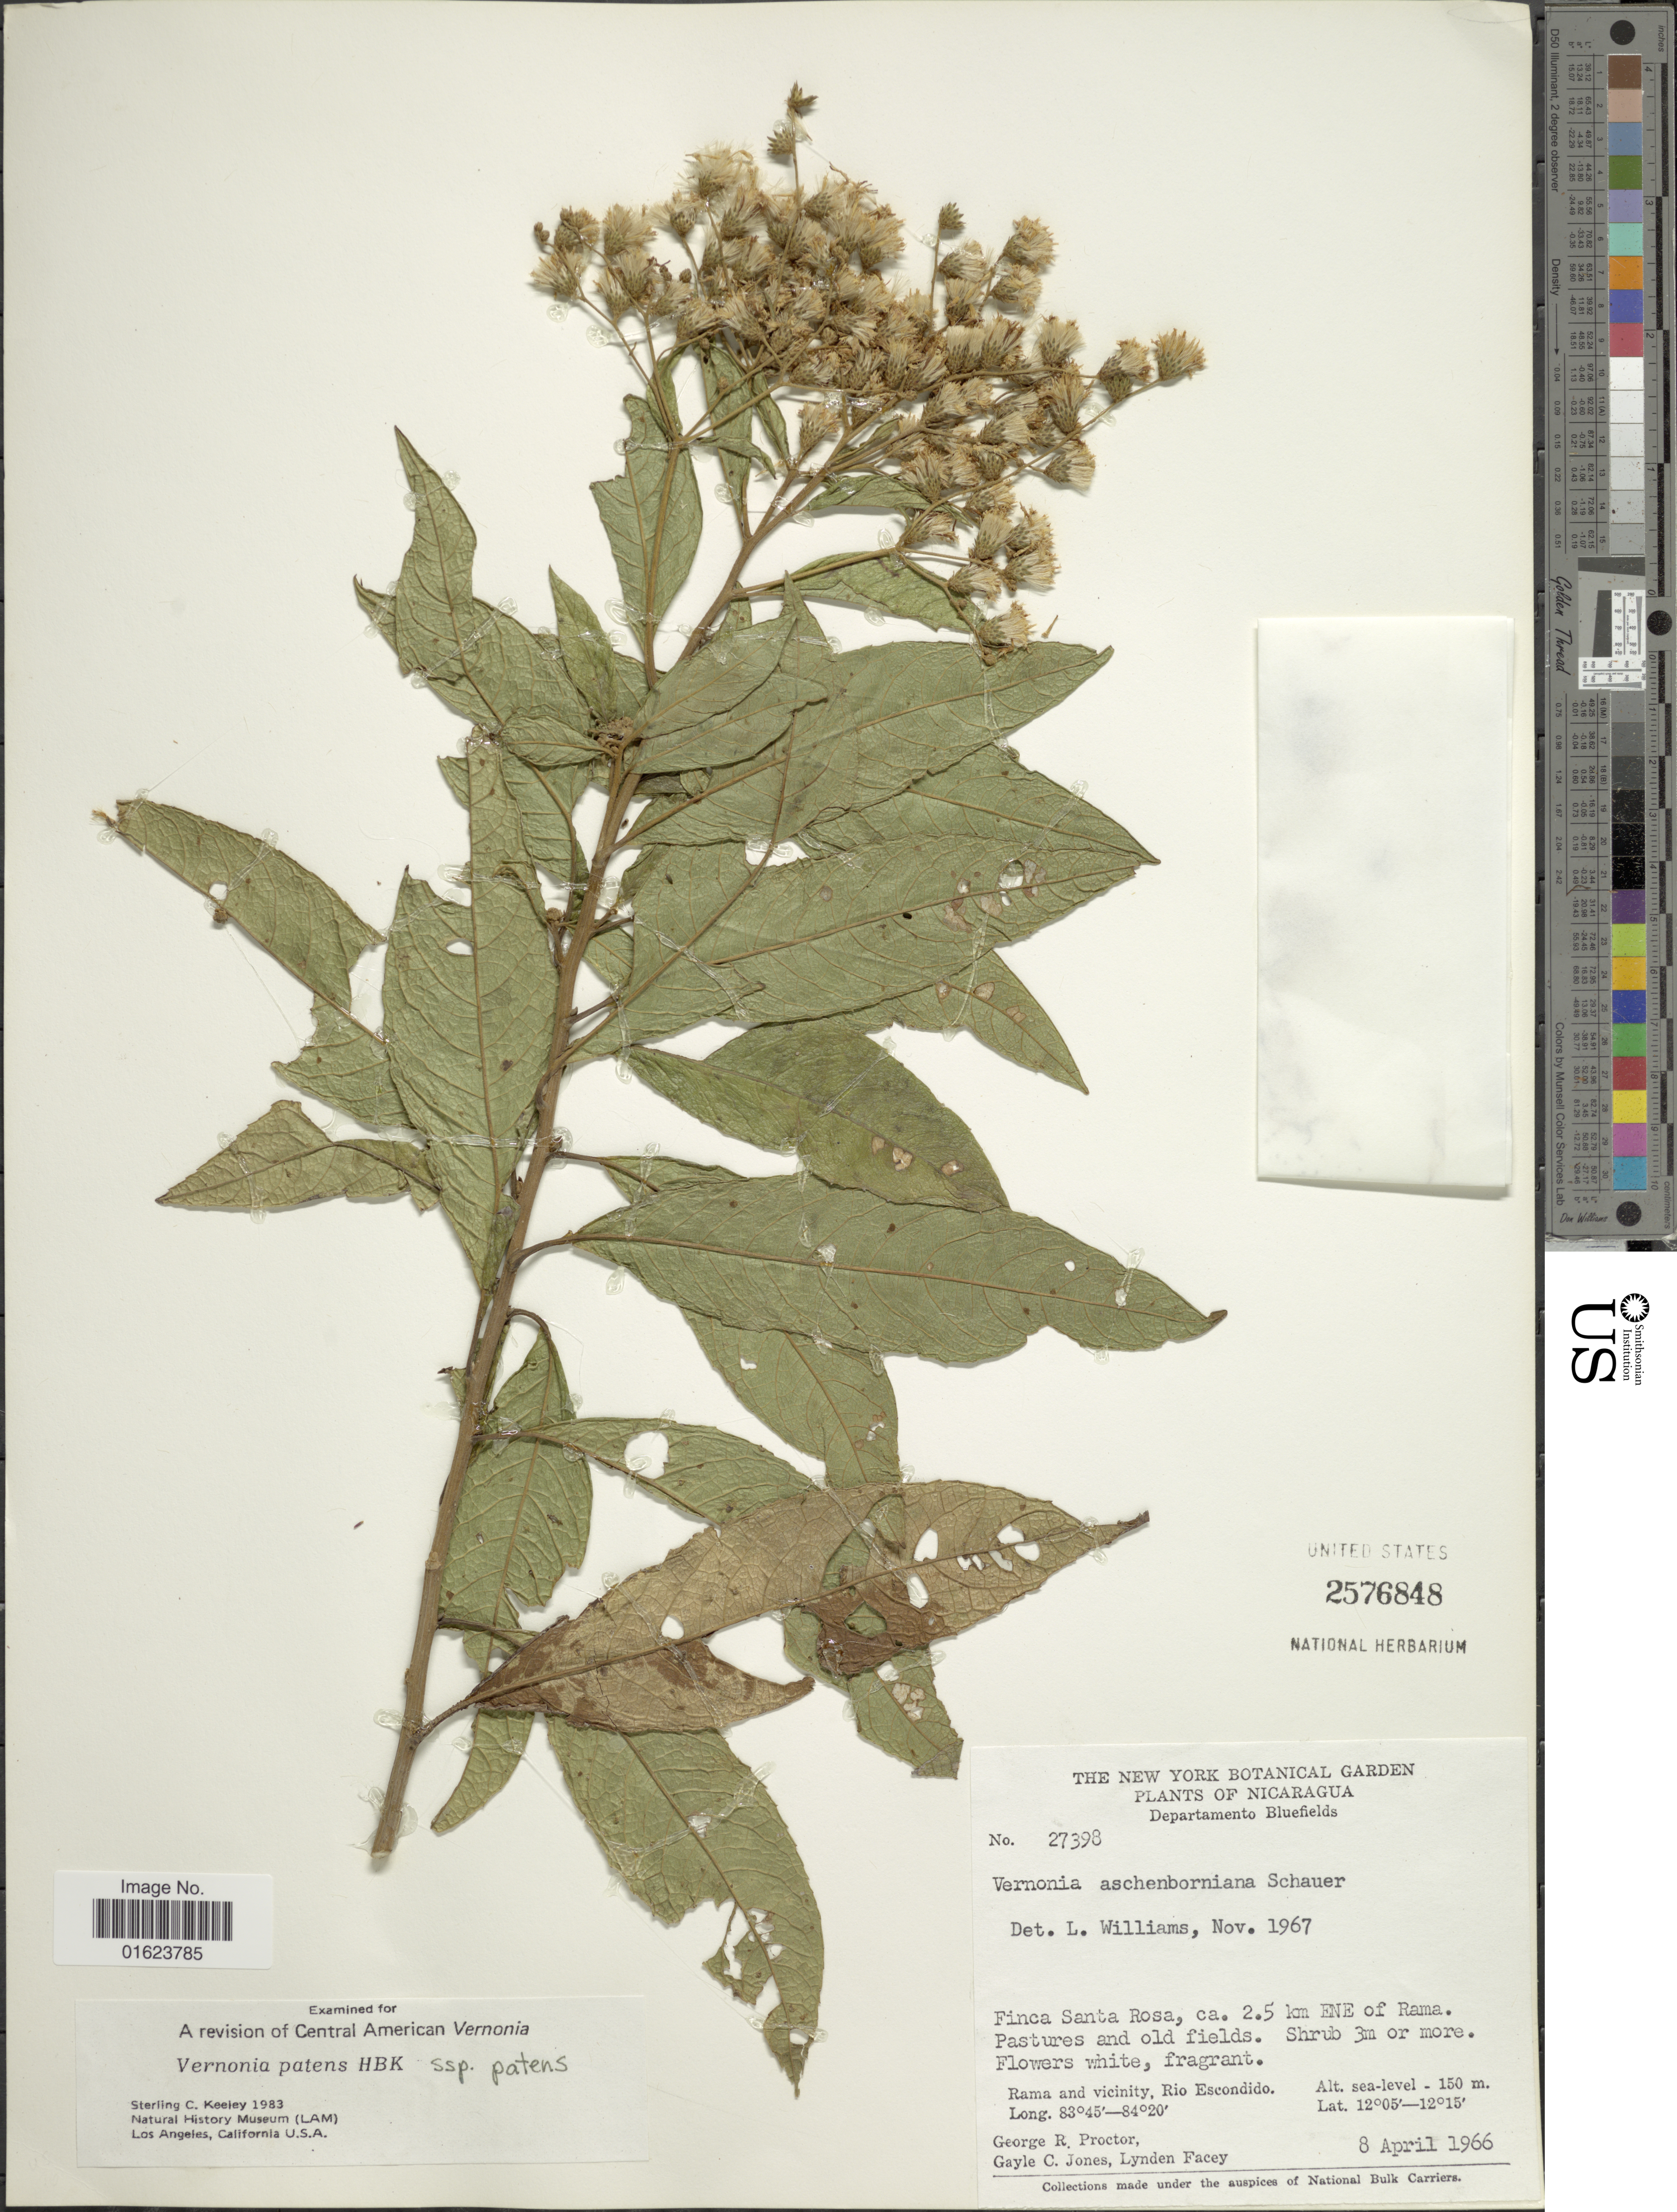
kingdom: Plantae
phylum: Tracheophyta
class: Magnoliopsida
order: Asterales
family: Asteraceae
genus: Vernonanthura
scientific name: Vernonanthura patens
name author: (Kunth) H. Rob.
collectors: G. R. Proctor, G. C. Jones & L. Facey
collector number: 27398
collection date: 1966-04-08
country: Nicaragua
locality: Departamento Bluefields. Finca Santa Rosa, ca. 2.5 km ENE of Rama. Pastures and old fields. Rama and vicinity, Rio Escondido.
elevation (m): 150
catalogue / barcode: US 2576848